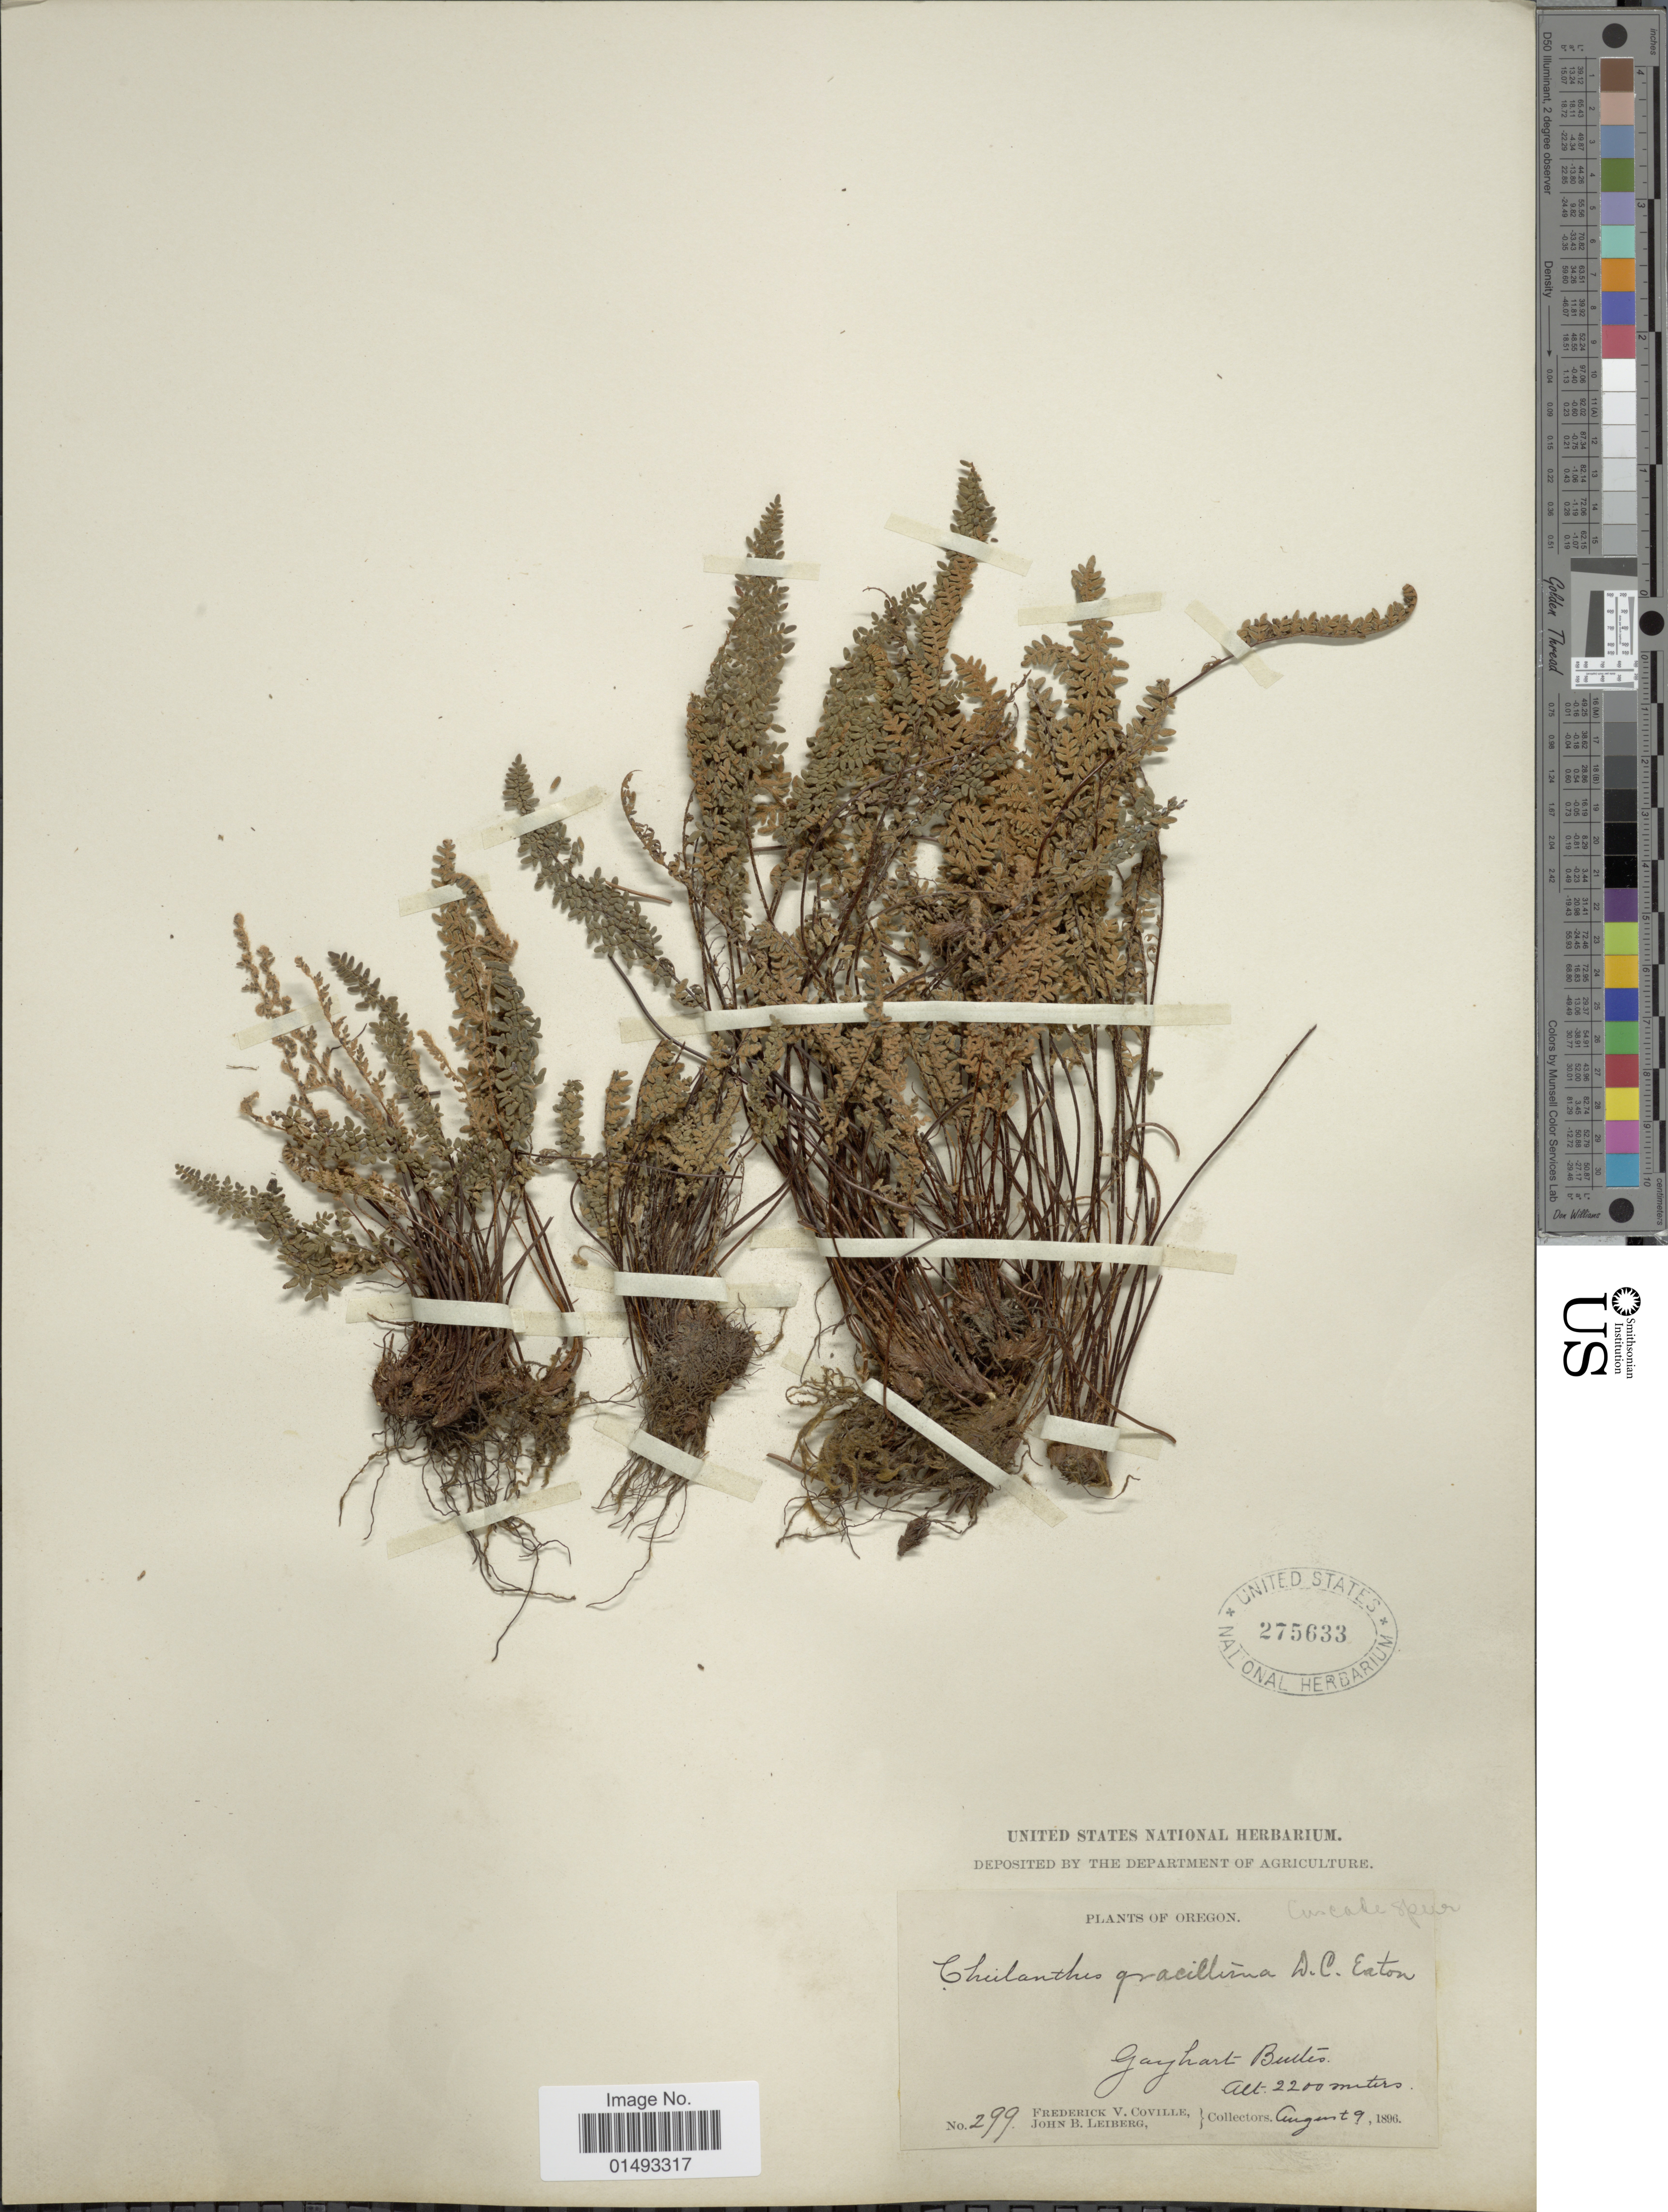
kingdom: Plantae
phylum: Tracheophyta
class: Polypodiopsida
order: Polypodiales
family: Pteridaceae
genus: Myriopteris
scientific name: Myriopteris gracillima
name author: (D.C. Eaton) J. Sm.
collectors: F. V. Coville & J. B. Leiberg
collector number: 299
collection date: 1896-08-09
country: United States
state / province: Oregon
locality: Gayhart Buttes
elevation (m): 2200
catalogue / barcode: US 275633